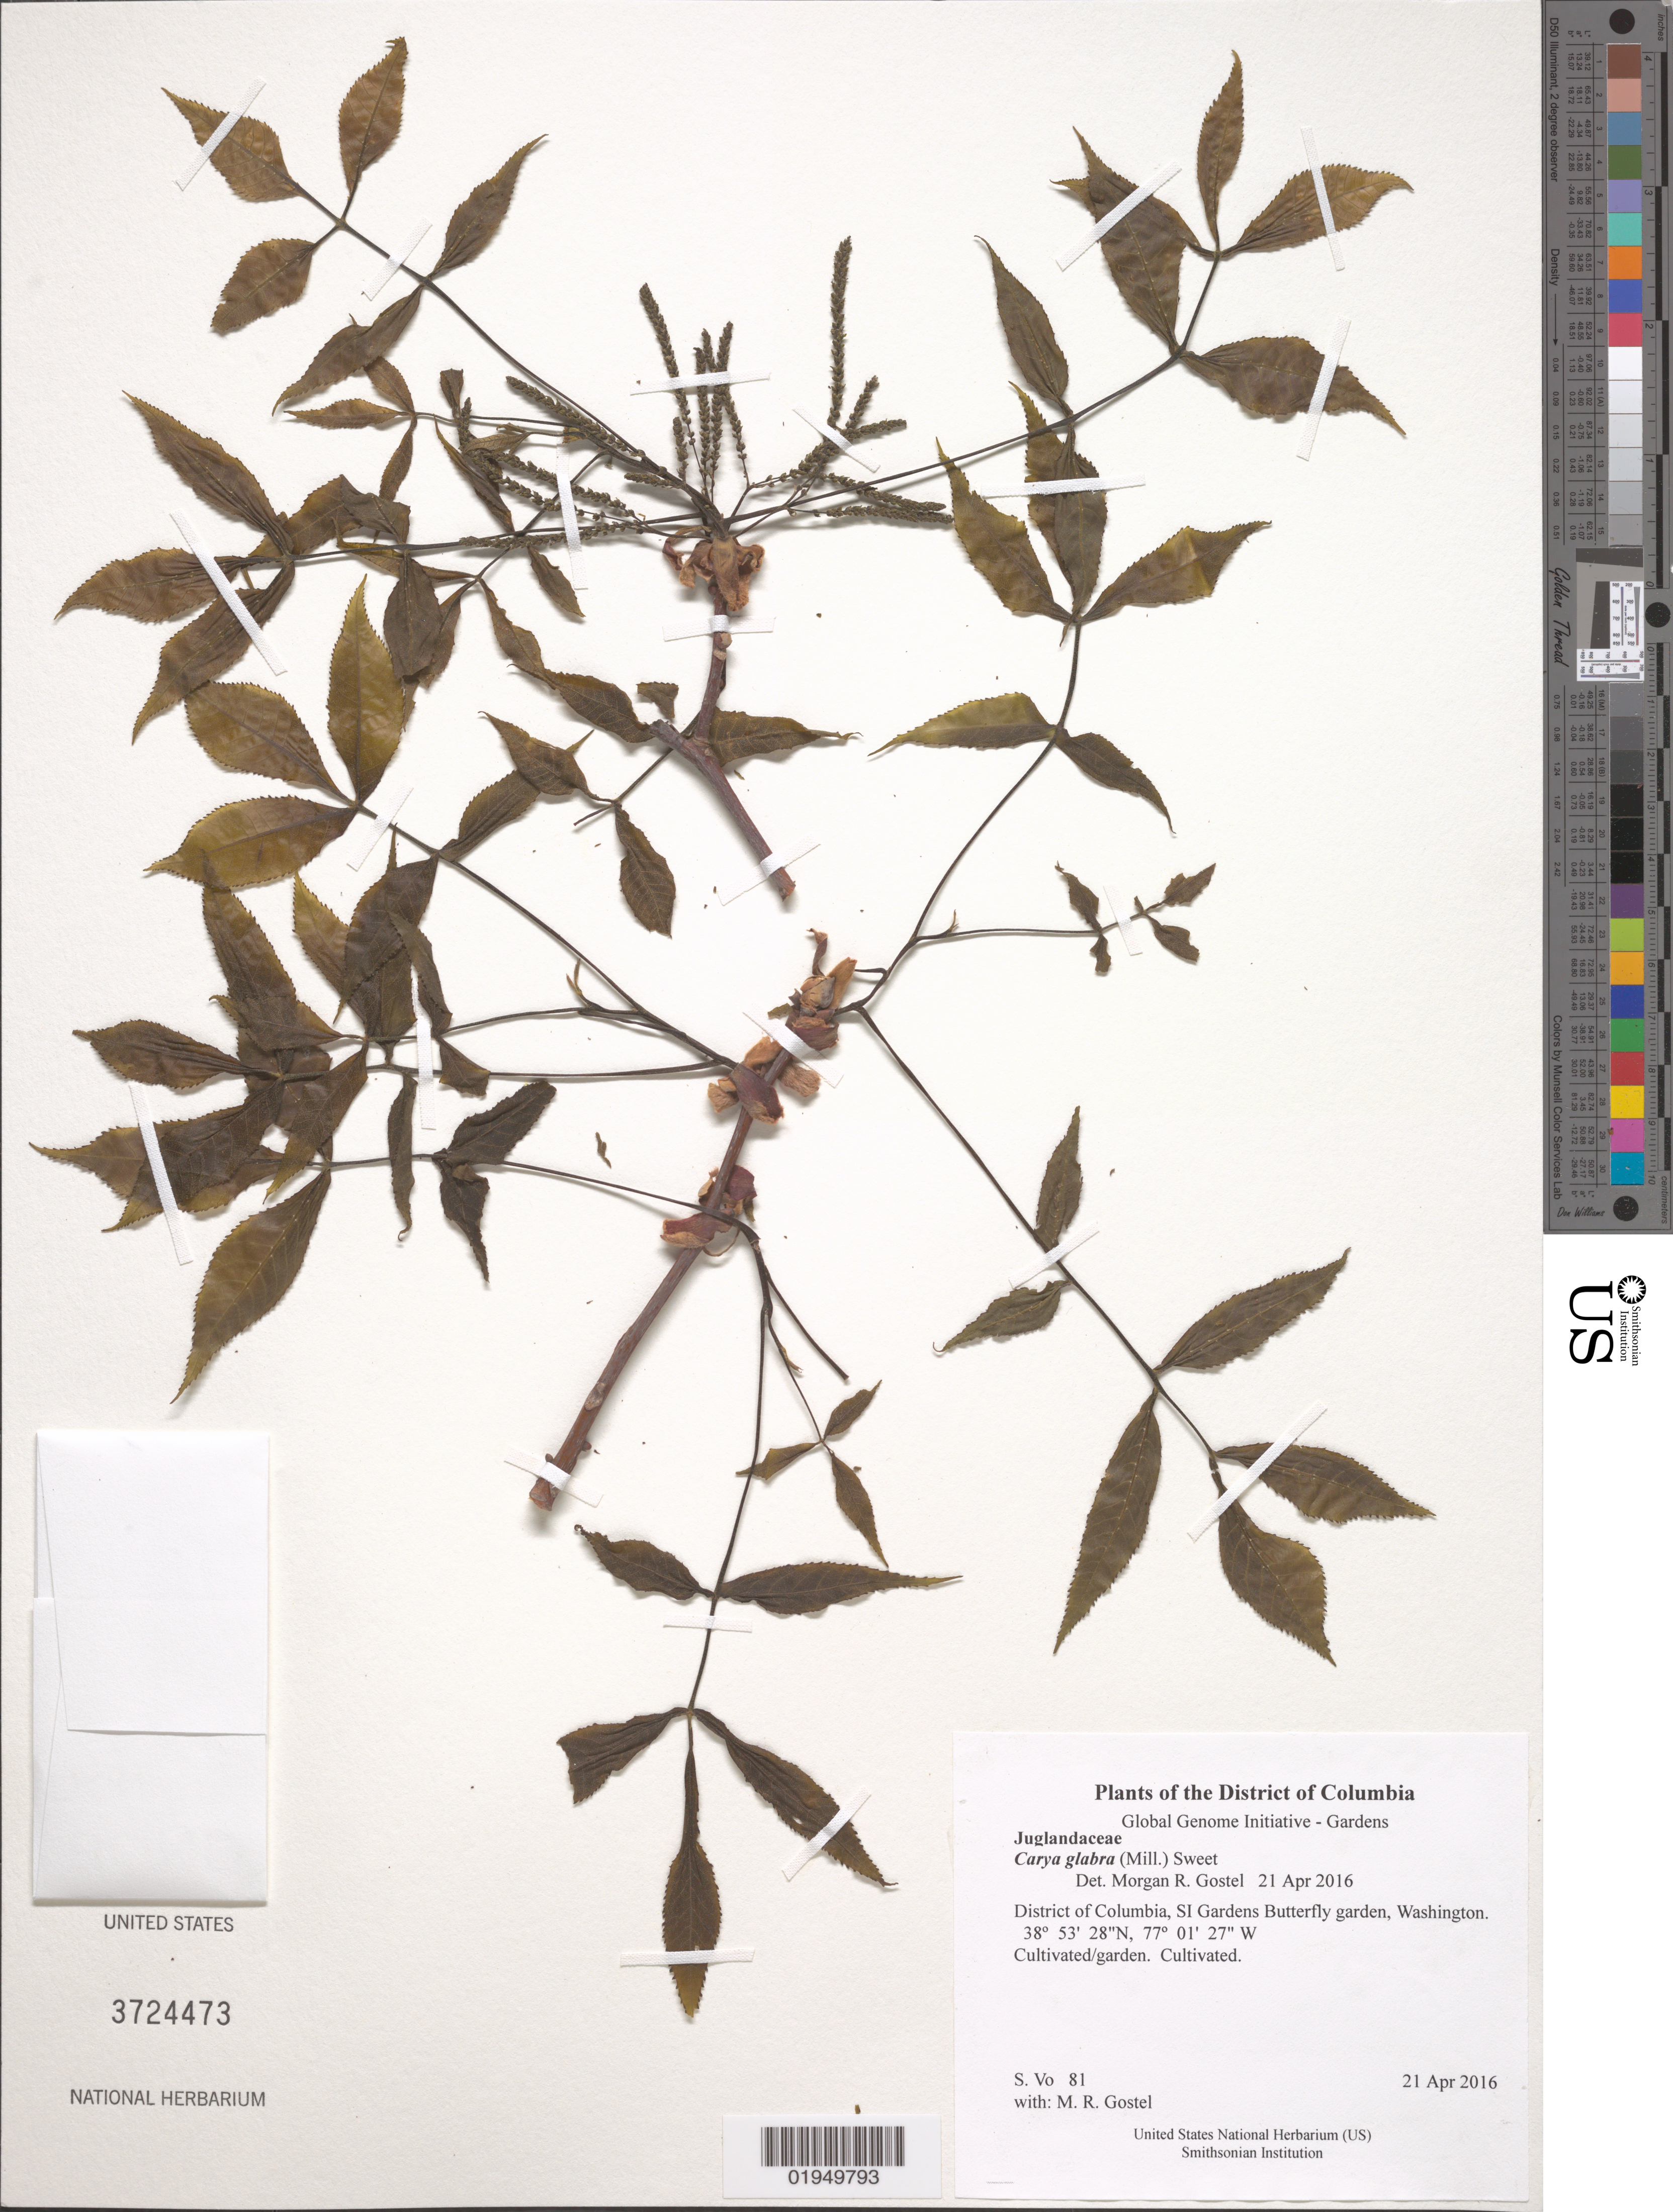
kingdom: Plantae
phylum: Tracheophyta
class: Magnoliopsida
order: Fagales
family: Juglandaceae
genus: Carya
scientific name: Carya glabra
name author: (Mill.) Sweet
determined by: Gostel, Morgan R., (BRIT), Botanical Research Institute of Texas (UNITED STATES)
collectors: S. Vo & M. R. Gostel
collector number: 81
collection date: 2016-04-21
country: United States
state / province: District of Columbia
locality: SI Gardens Butterfly garden, Washington.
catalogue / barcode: US 3724473